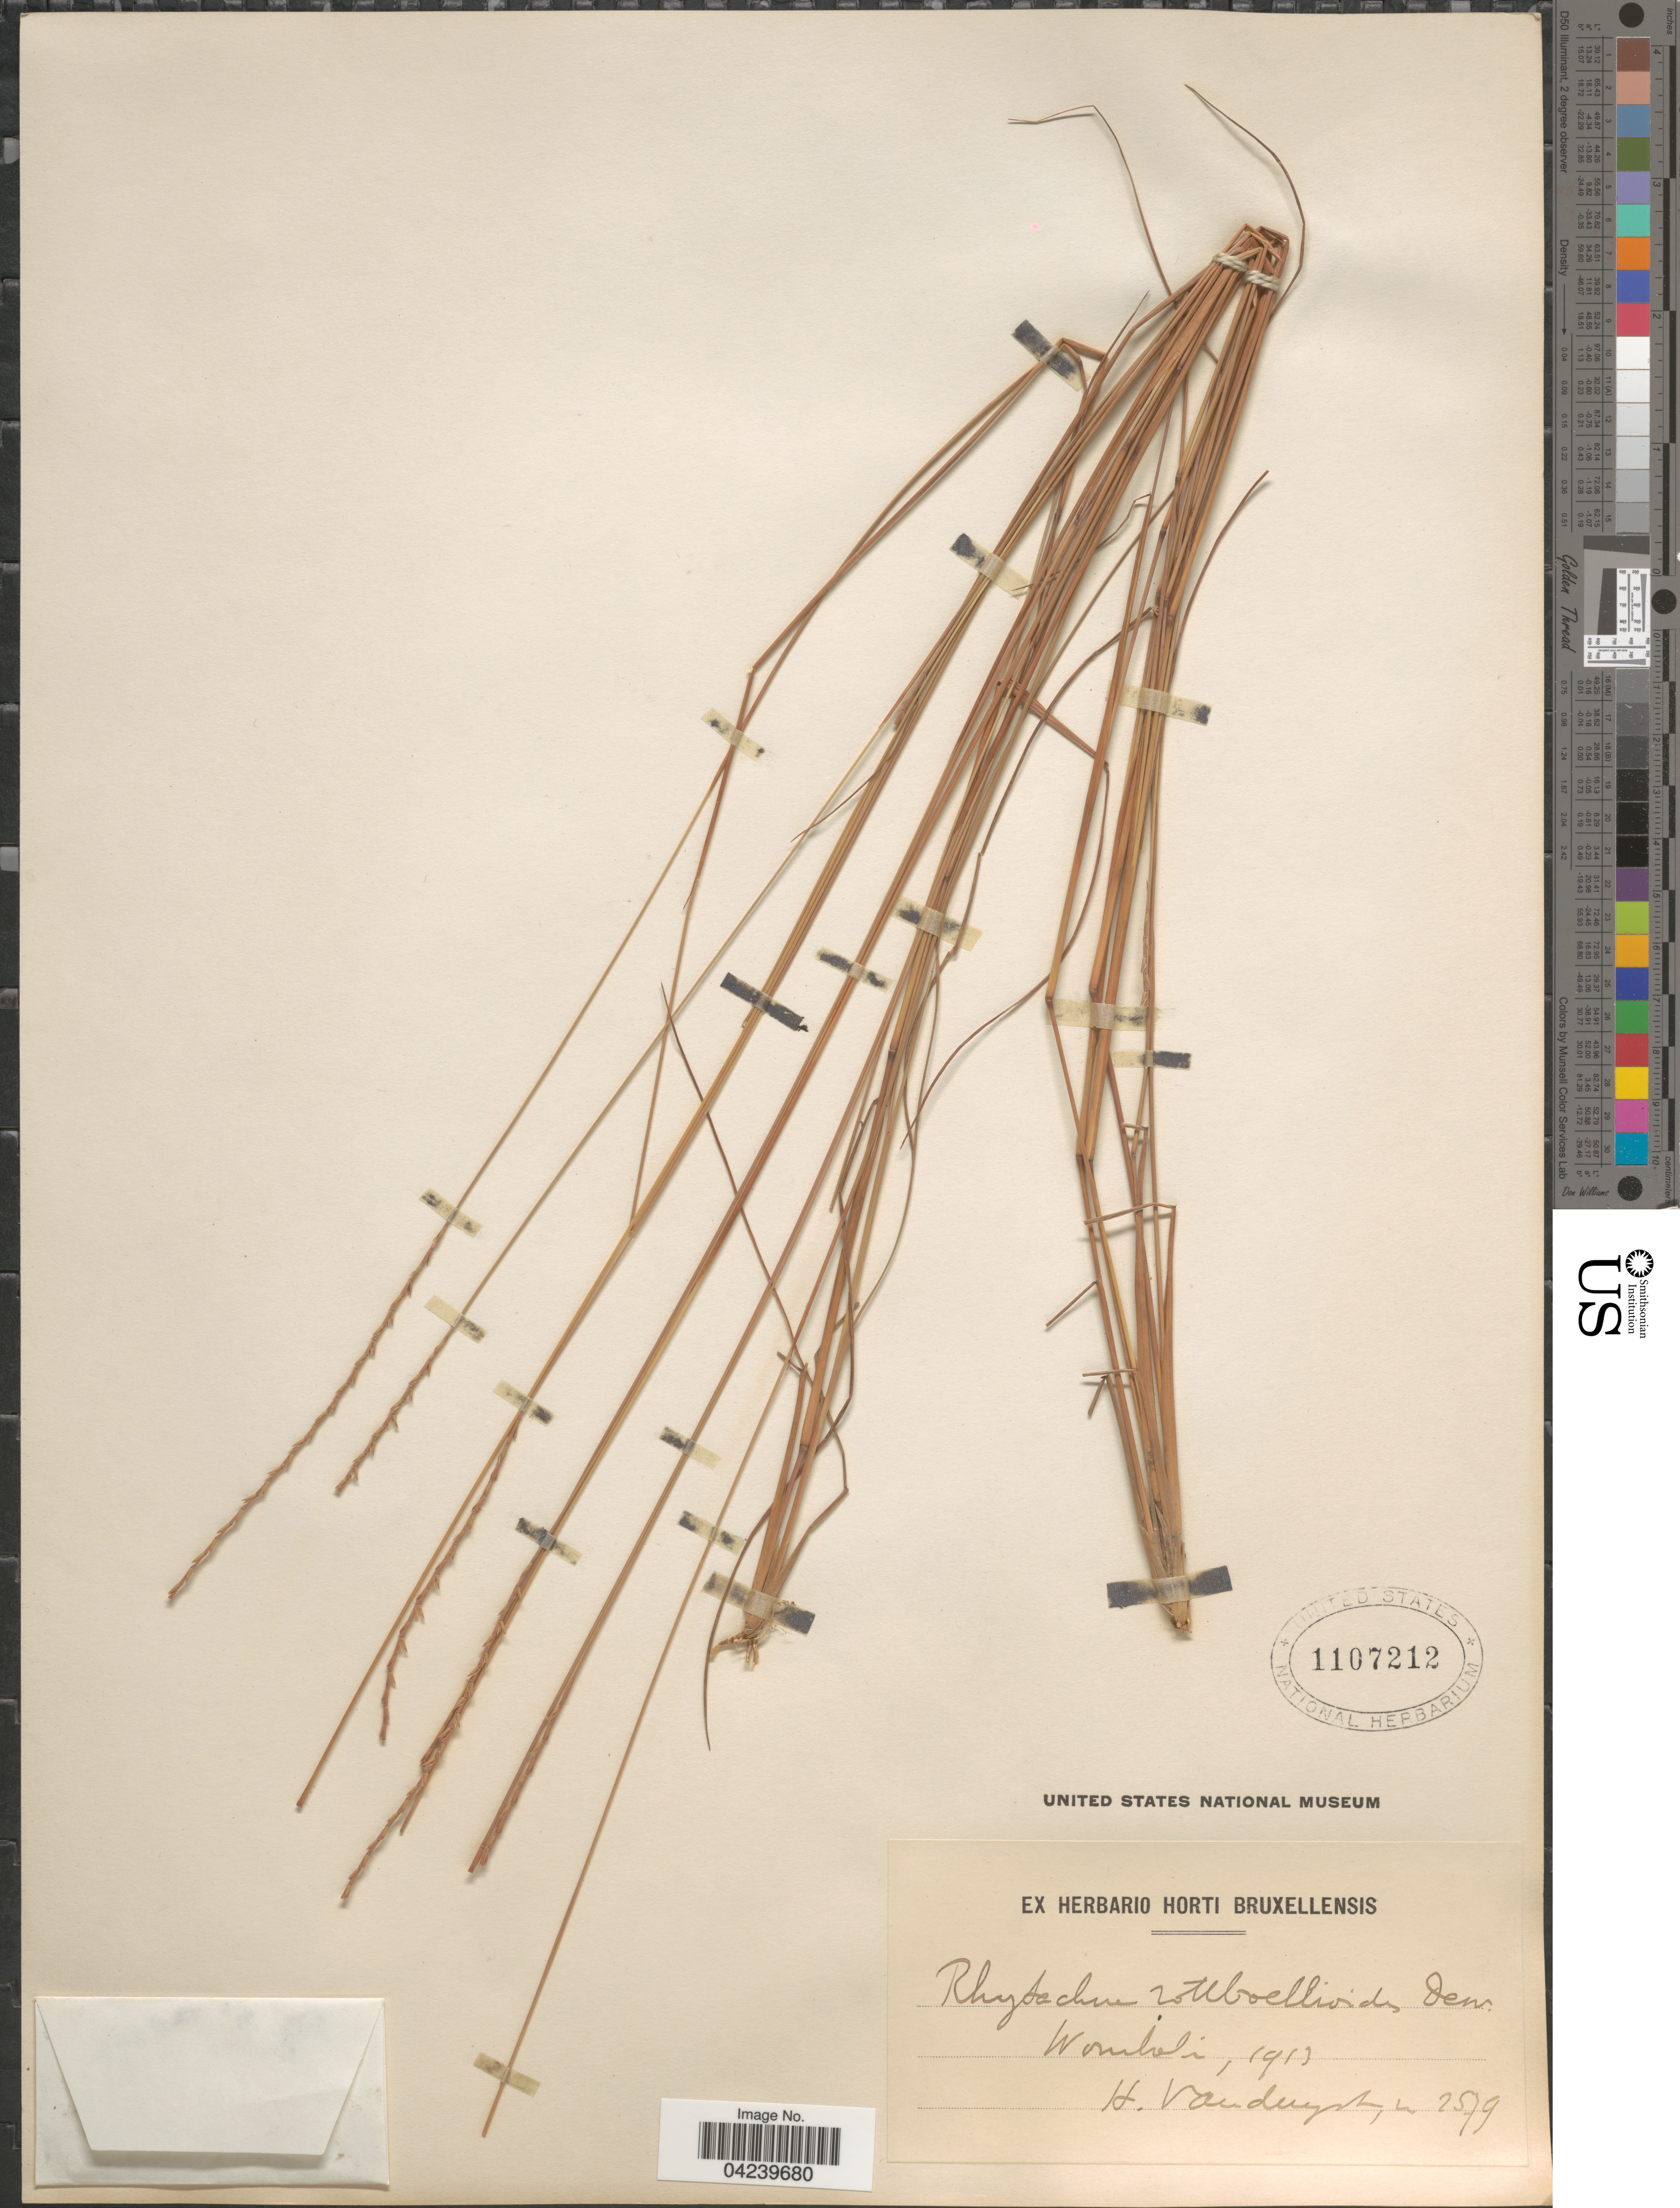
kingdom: Plantae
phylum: Tracheophyta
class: Liliopsida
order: Poales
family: Poaceae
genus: Rhytachne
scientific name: Rhytachne rottboellioides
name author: Desv.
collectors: H. J. R. Vanderyst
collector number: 2579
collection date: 1913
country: Congo, Democratic Republic of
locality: Wombali.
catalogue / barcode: US 1107212